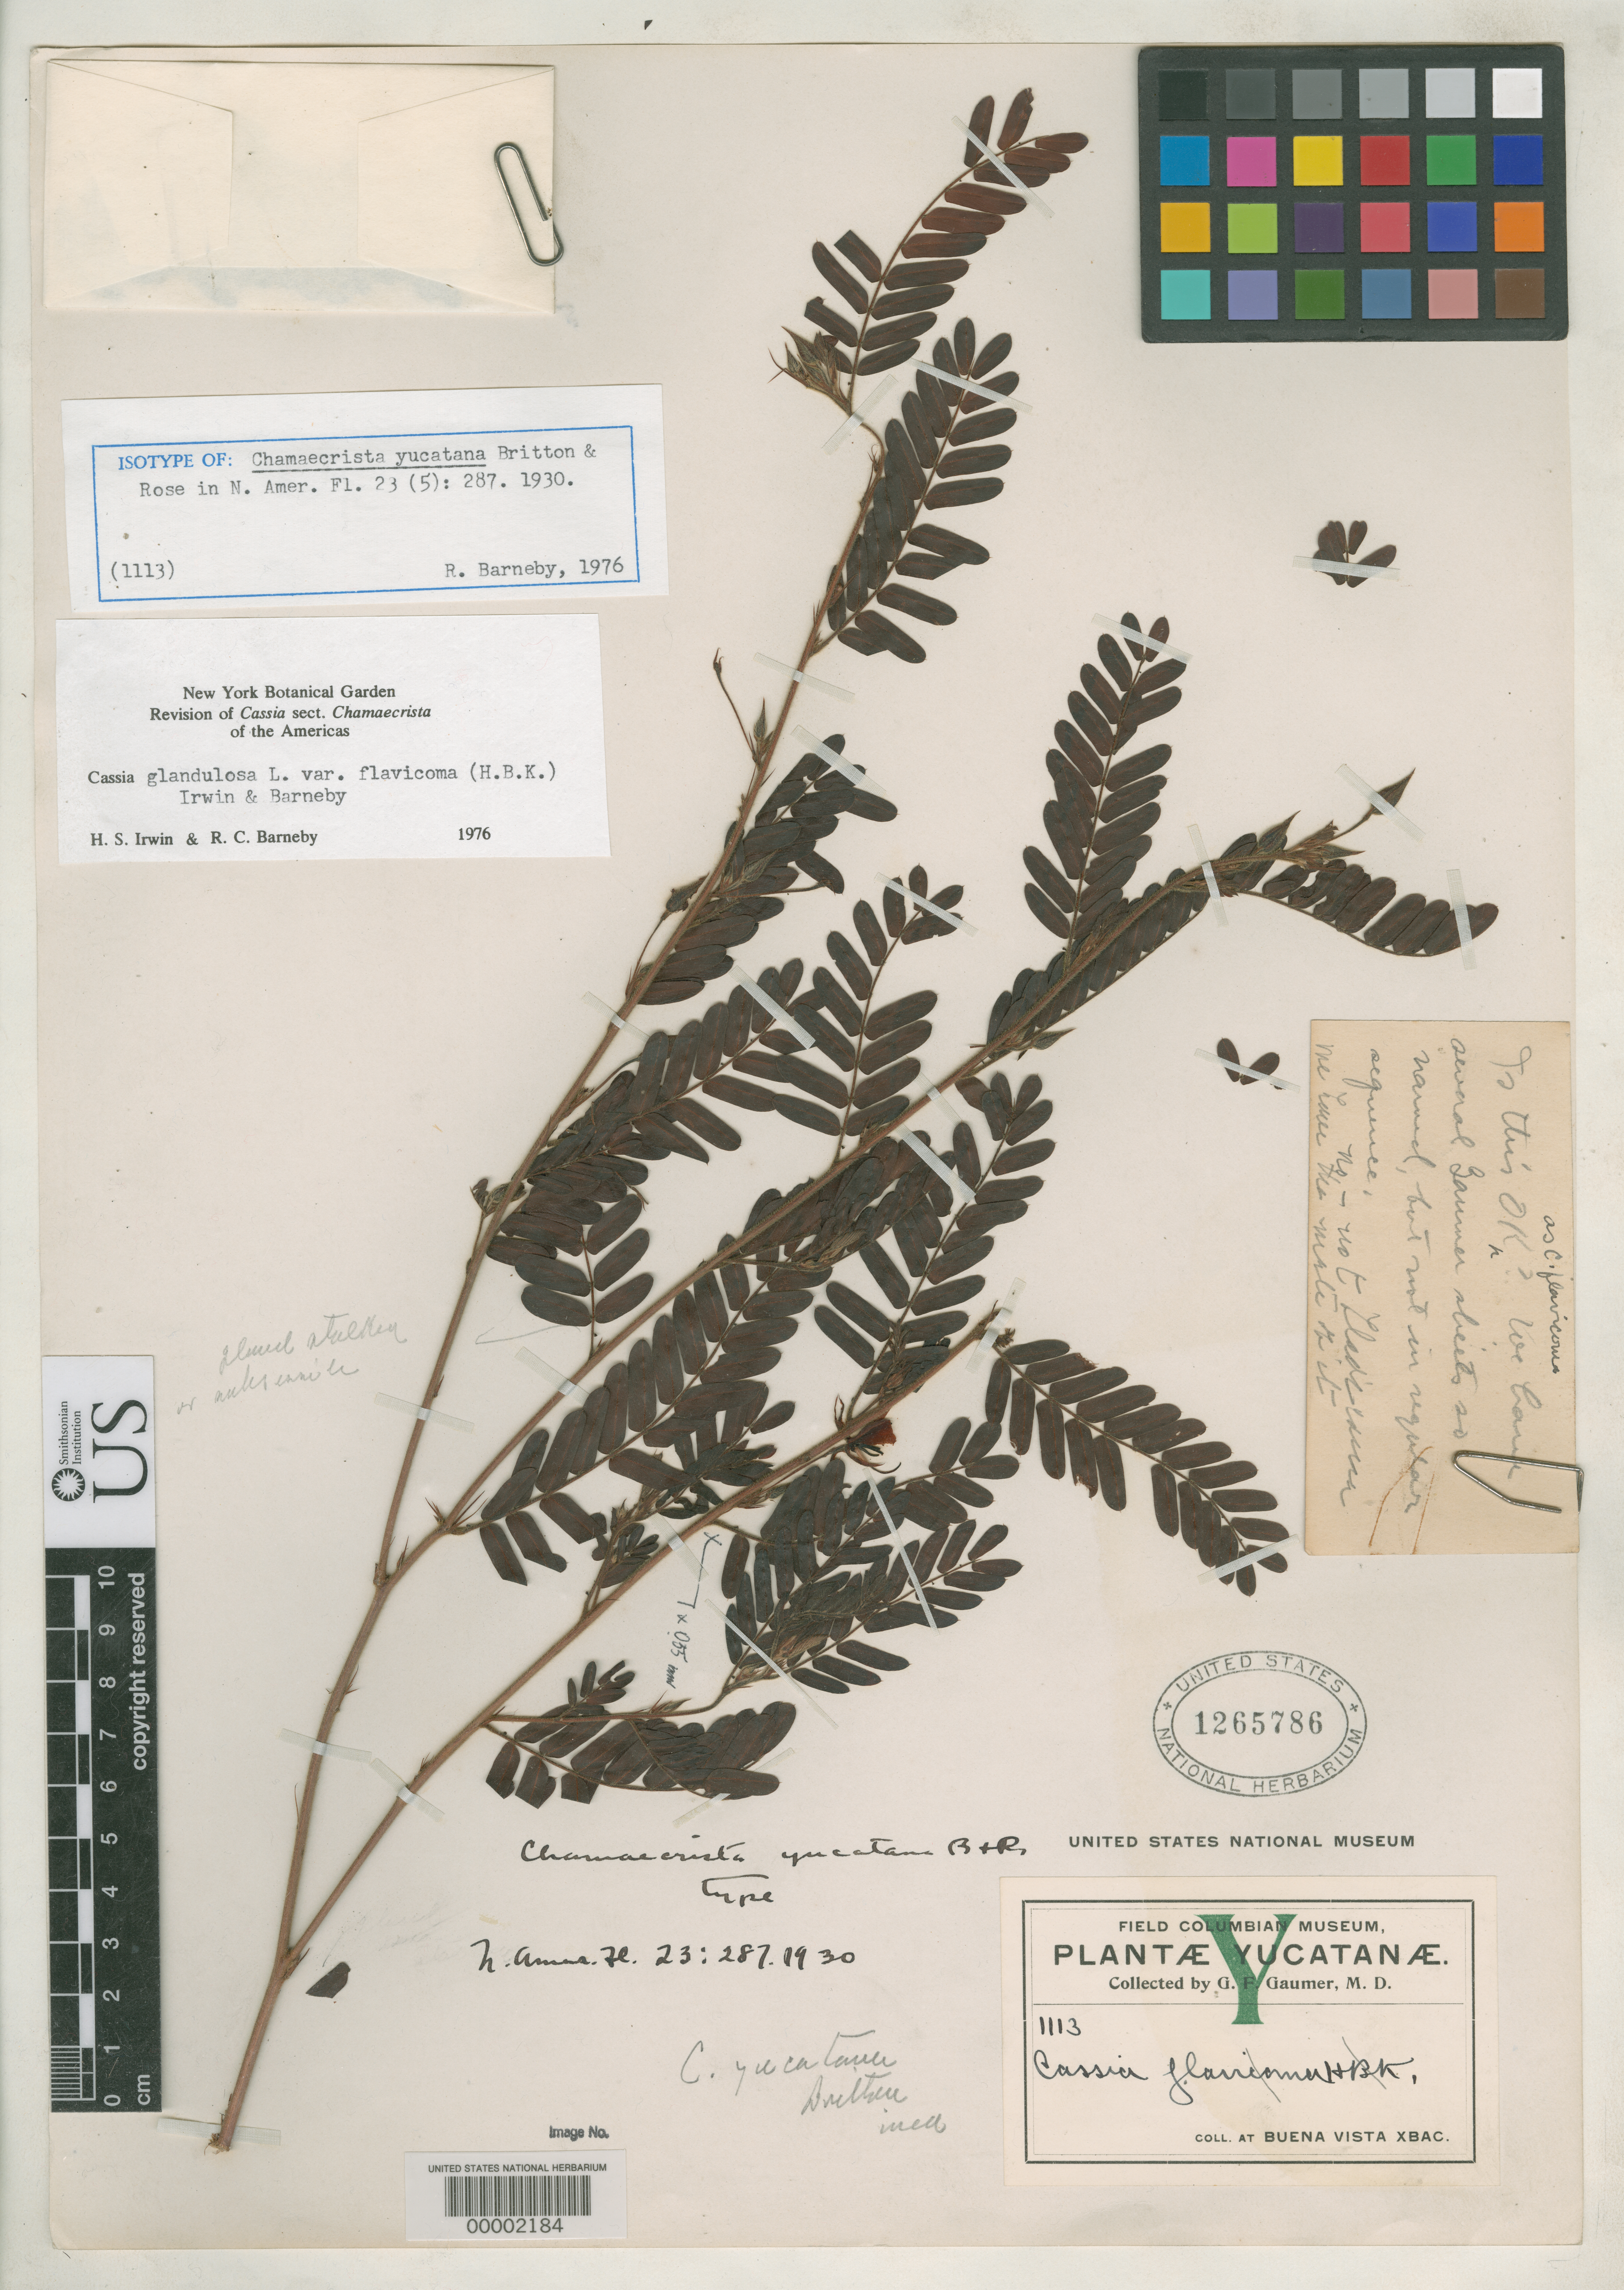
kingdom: Plantae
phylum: Tracheophyta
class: Magnoliopsida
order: Fabales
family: Fabaceae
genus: Chamaecrista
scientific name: Chamaecrista yucatana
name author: Britton & Rose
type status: Isotype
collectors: G. F. Gaumer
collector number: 1113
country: Mexico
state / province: Yucatán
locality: Buena Vista Xbac.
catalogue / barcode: US 1265786